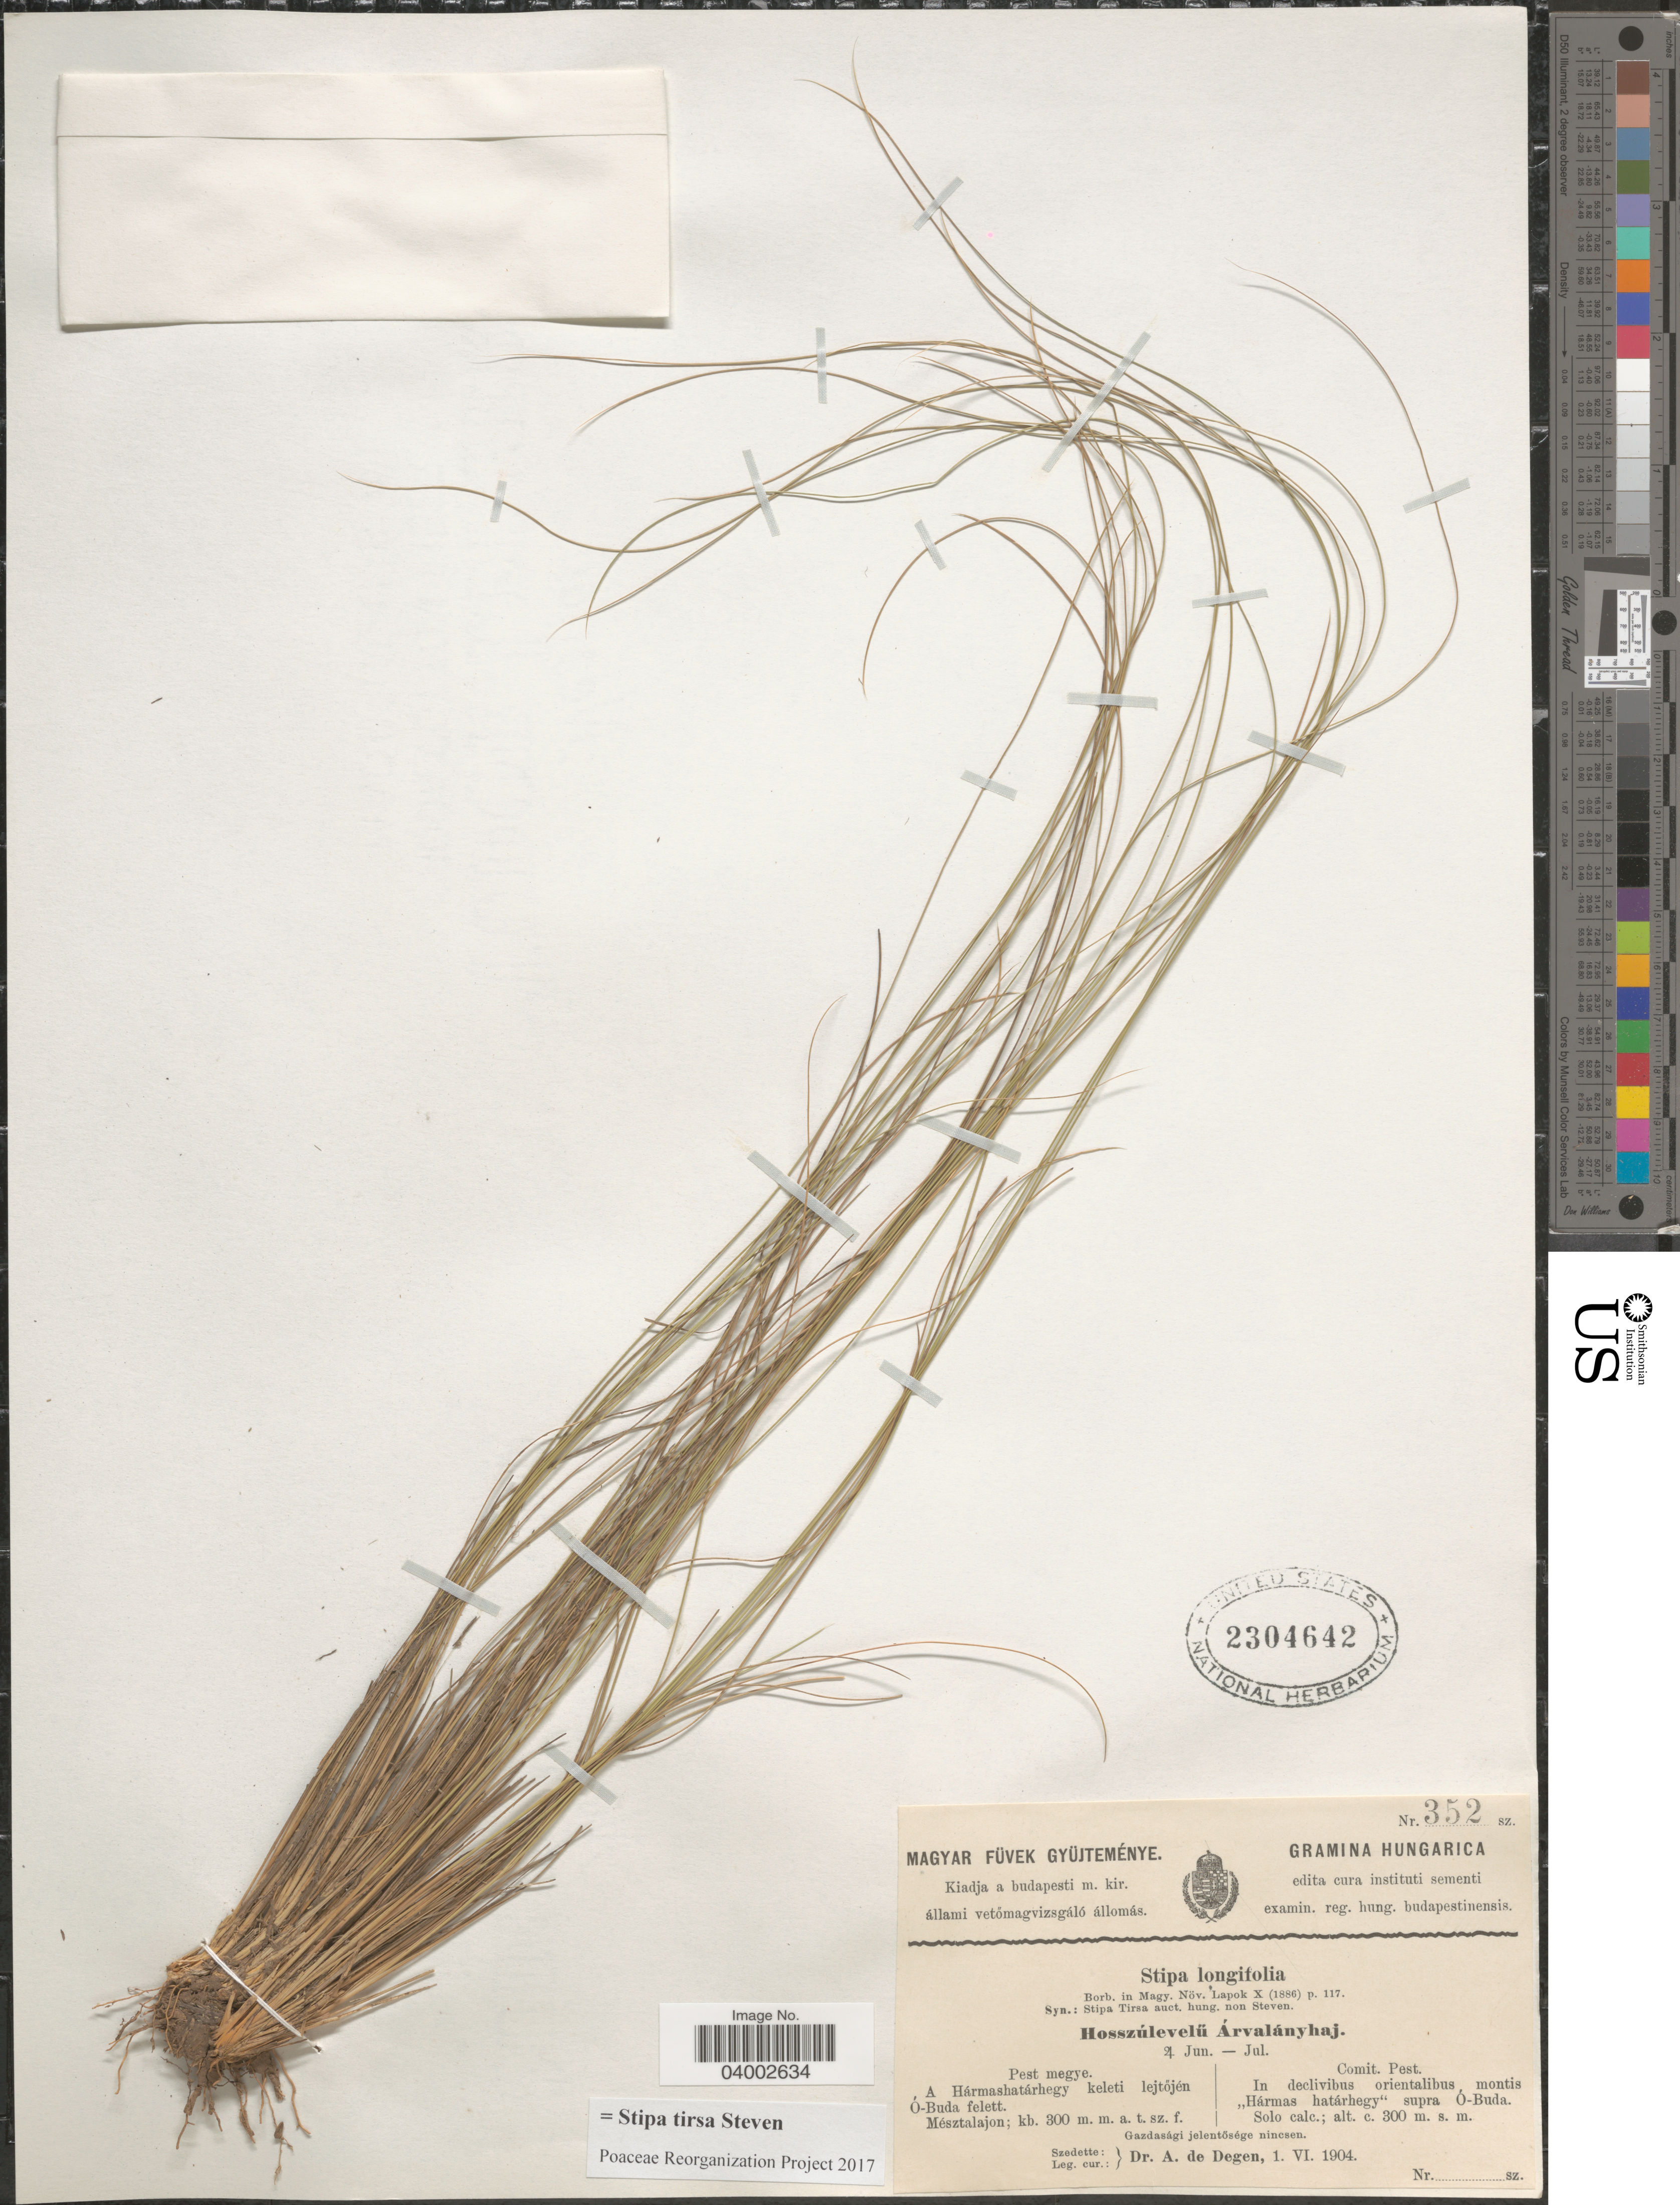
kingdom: Plantae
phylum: Tracheophyta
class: Liliopsida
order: Poales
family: Poaceae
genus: Stipa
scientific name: Stipa tirsa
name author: Steven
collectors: A. Degen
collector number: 352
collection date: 1904-06-01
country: Hungary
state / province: Pest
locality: Comit. Pest. In declivibus orientalibus montis "Hármas határhegy" supra Ó-Buda.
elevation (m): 300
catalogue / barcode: US 2304642